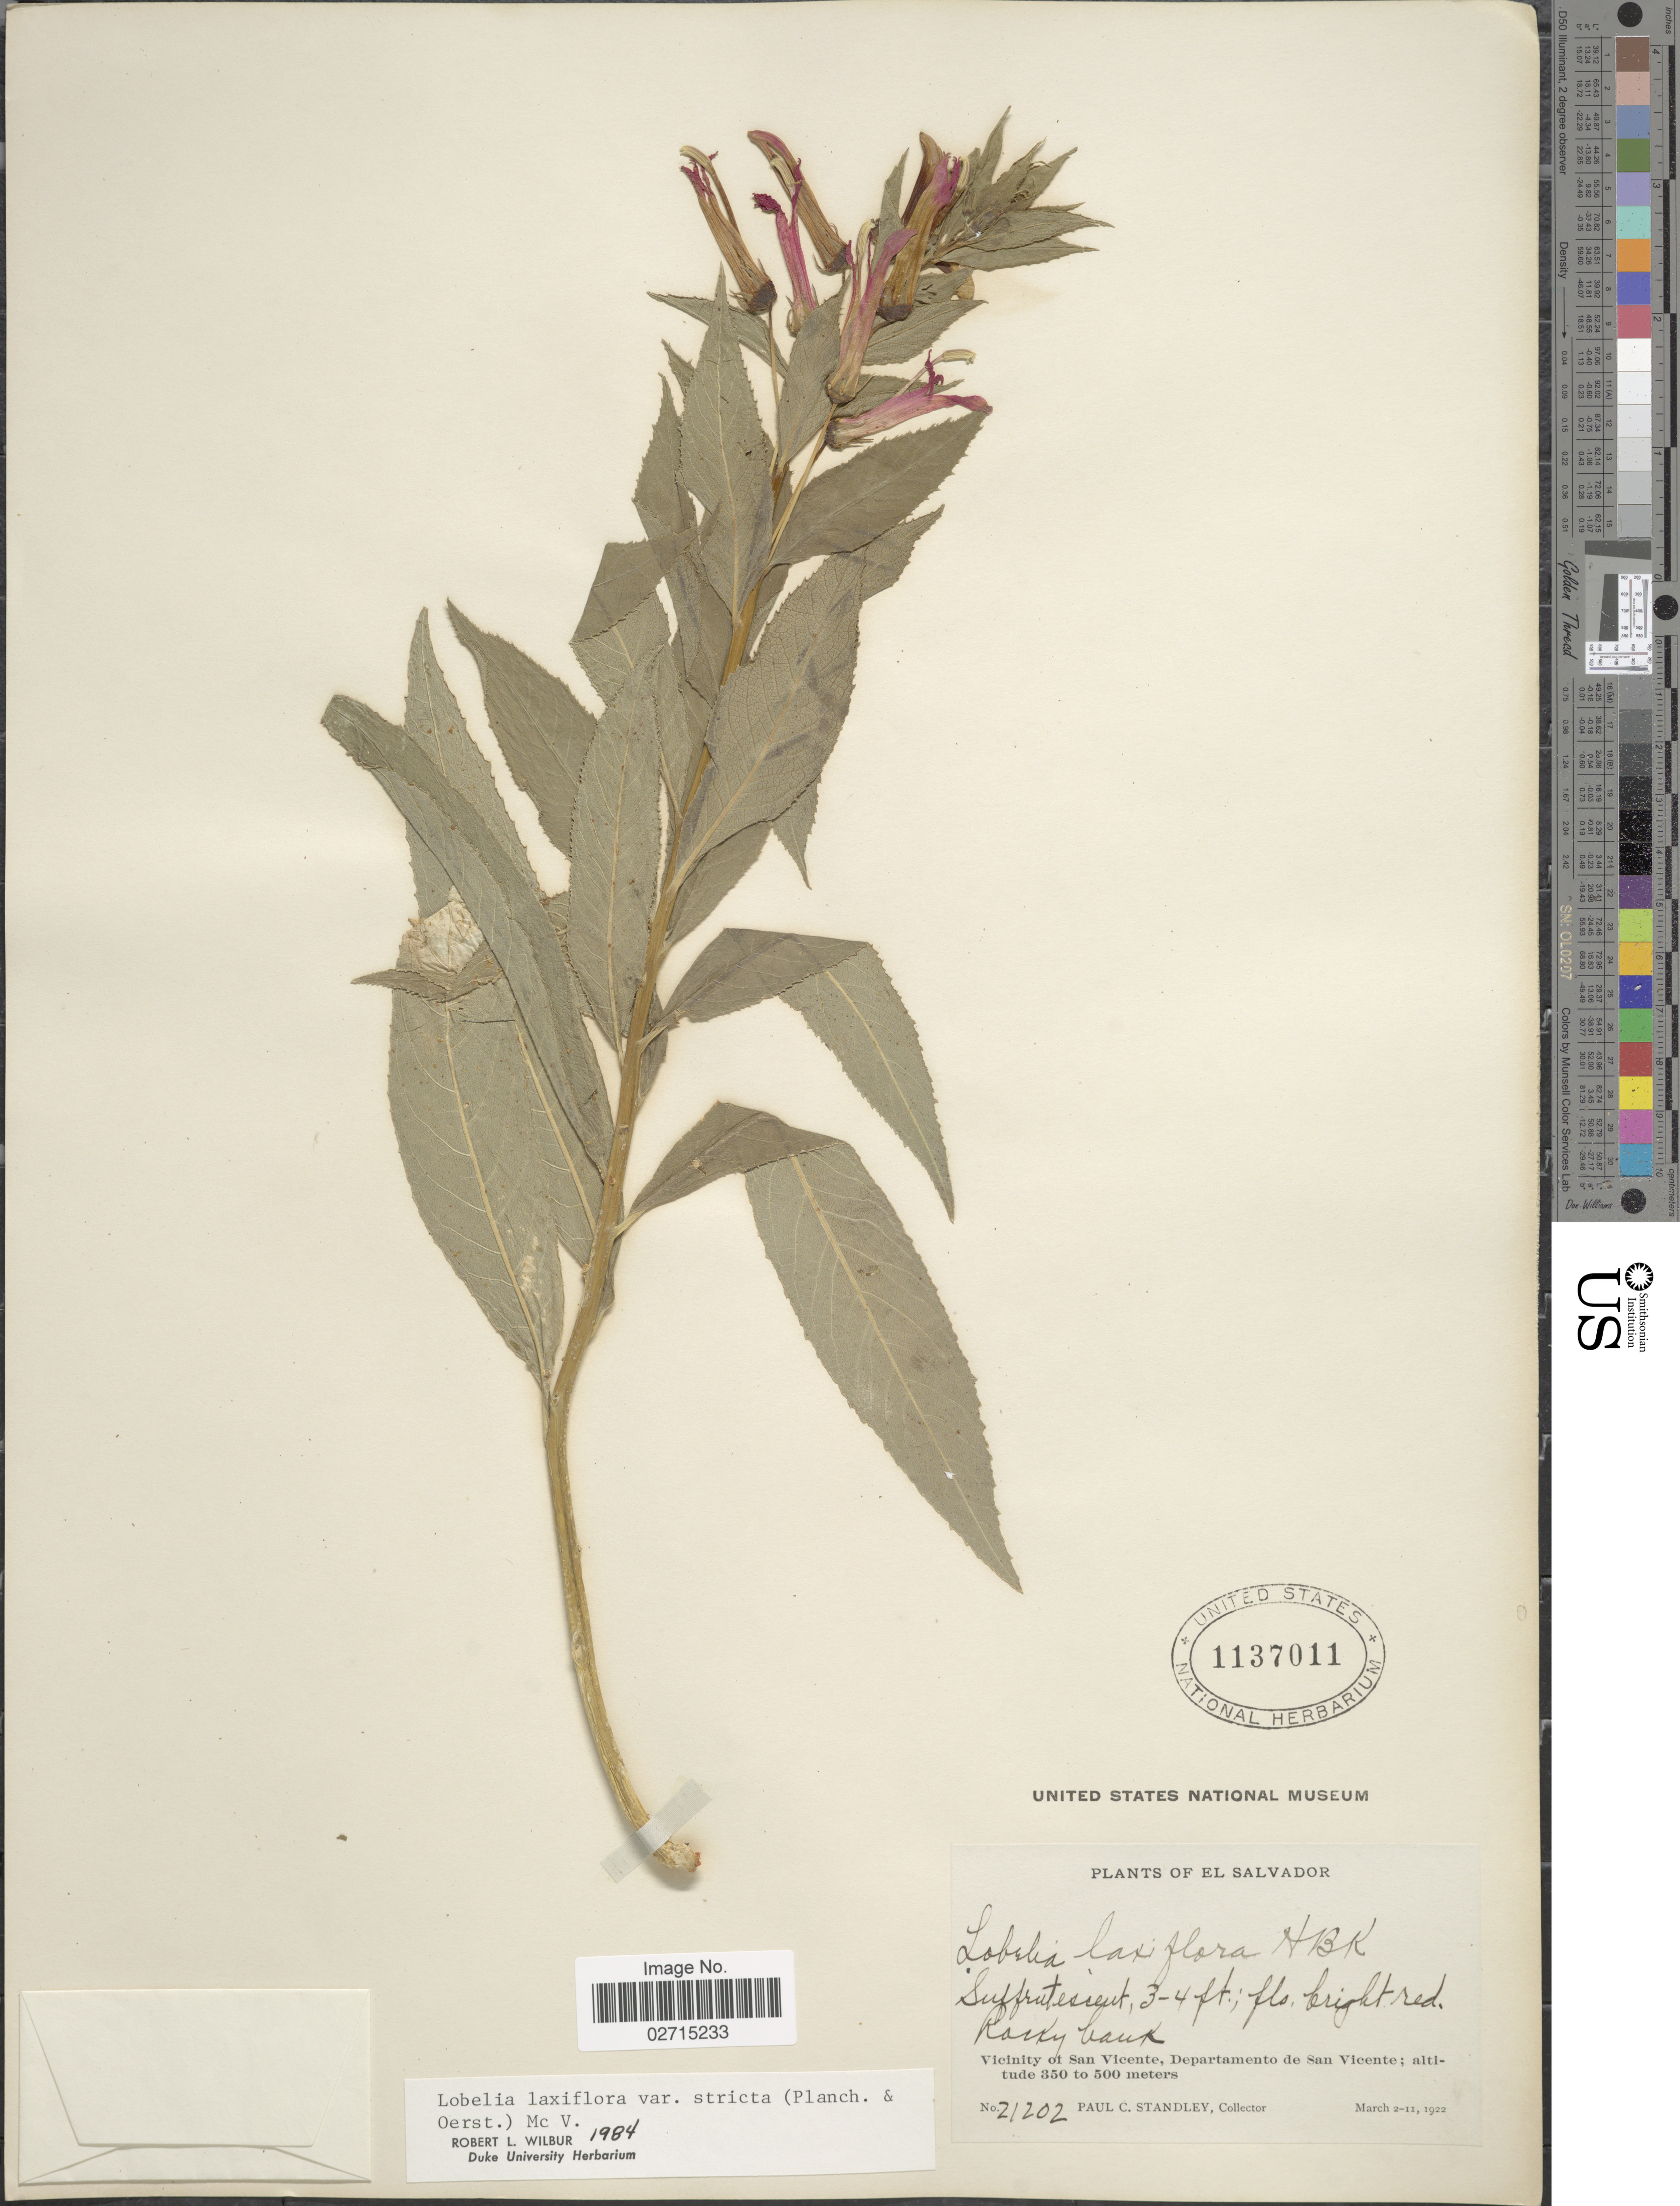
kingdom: Plantae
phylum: Tracheophyta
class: Magnoliopsida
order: Asterales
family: Campanulaceae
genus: Lobelia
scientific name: Lobelia laxiflora var. stricta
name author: (Planch. & Oerst.) McVaugh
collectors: P. C. Standley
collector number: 21202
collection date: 1922-03-02/1922-03-11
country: El Salvador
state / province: San Vincente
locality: Rocky bank, Vicinity of San Vicente, Departamento de San Vicente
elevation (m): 350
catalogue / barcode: US 1137011